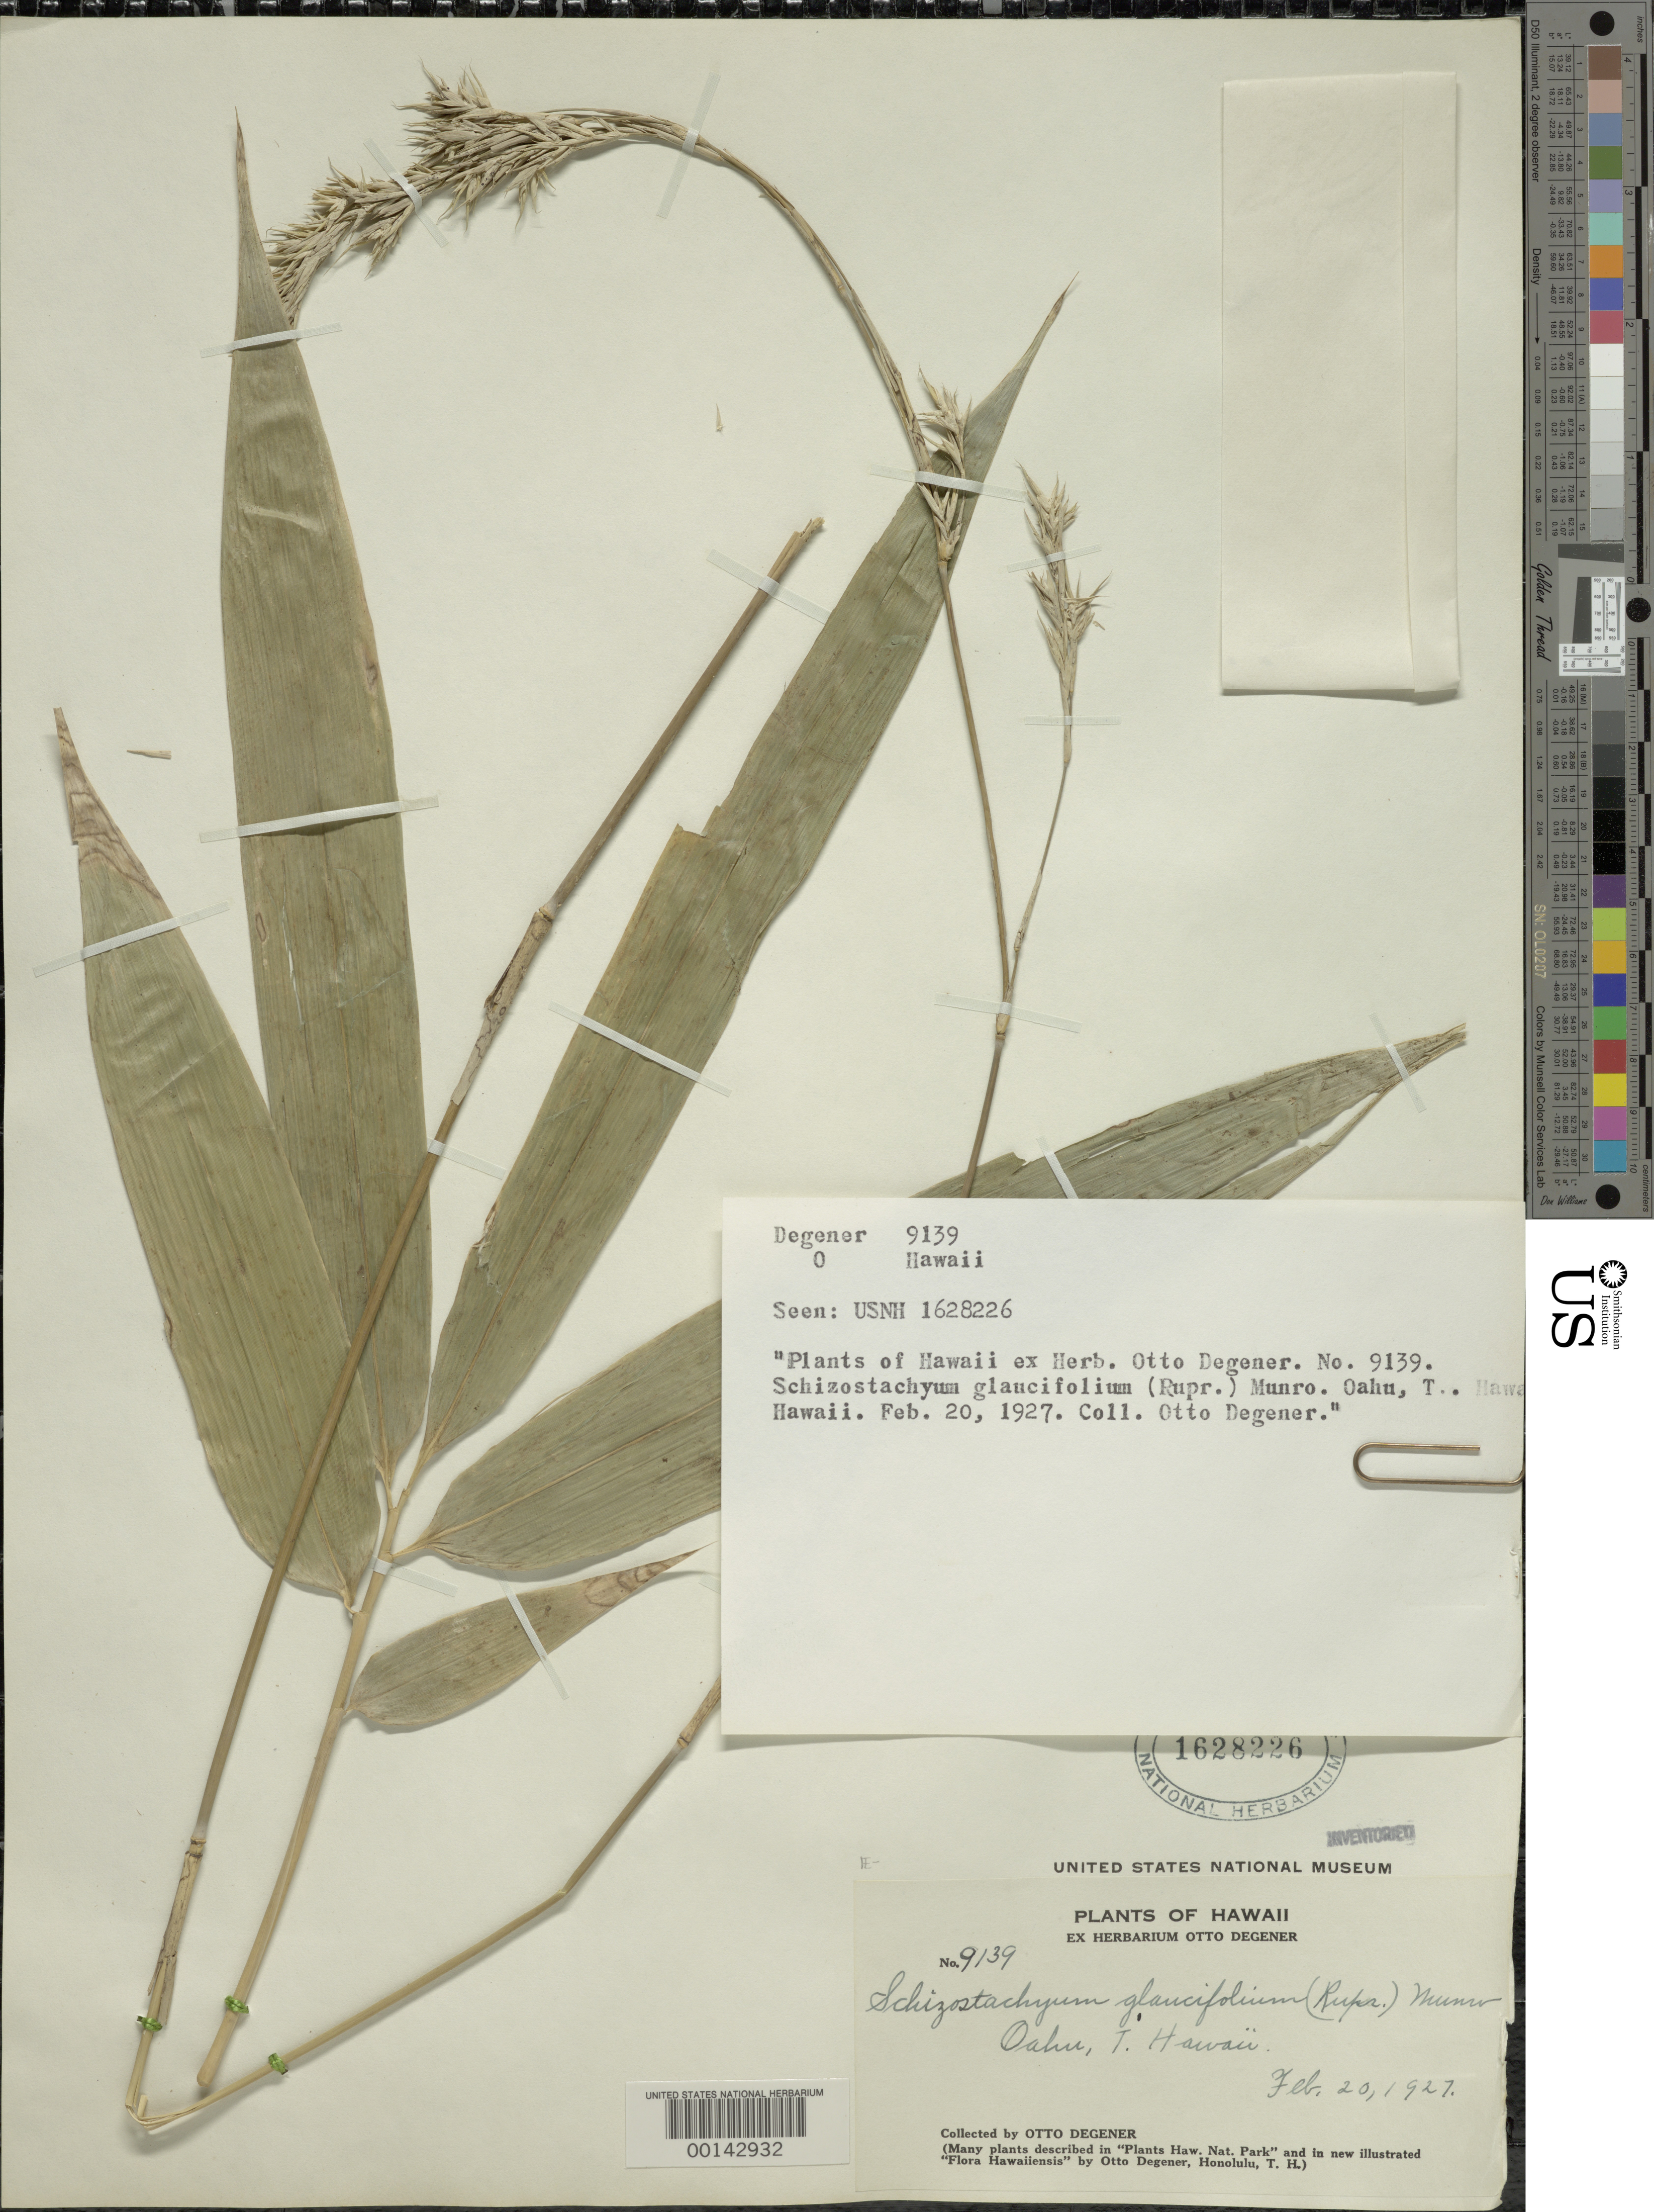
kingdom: Plantae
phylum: Tracheophyta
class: Liliopsida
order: Poales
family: Poaceae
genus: Schizostachyum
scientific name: Schizostachyum glaucifolium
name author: (Rupr.) Munro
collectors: O. Degener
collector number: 9139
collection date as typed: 20 Feb 1927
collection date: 1927-02-20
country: United States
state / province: Hawaii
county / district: Honolulu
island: Oahu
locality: Oahu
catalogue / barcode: US 1628226